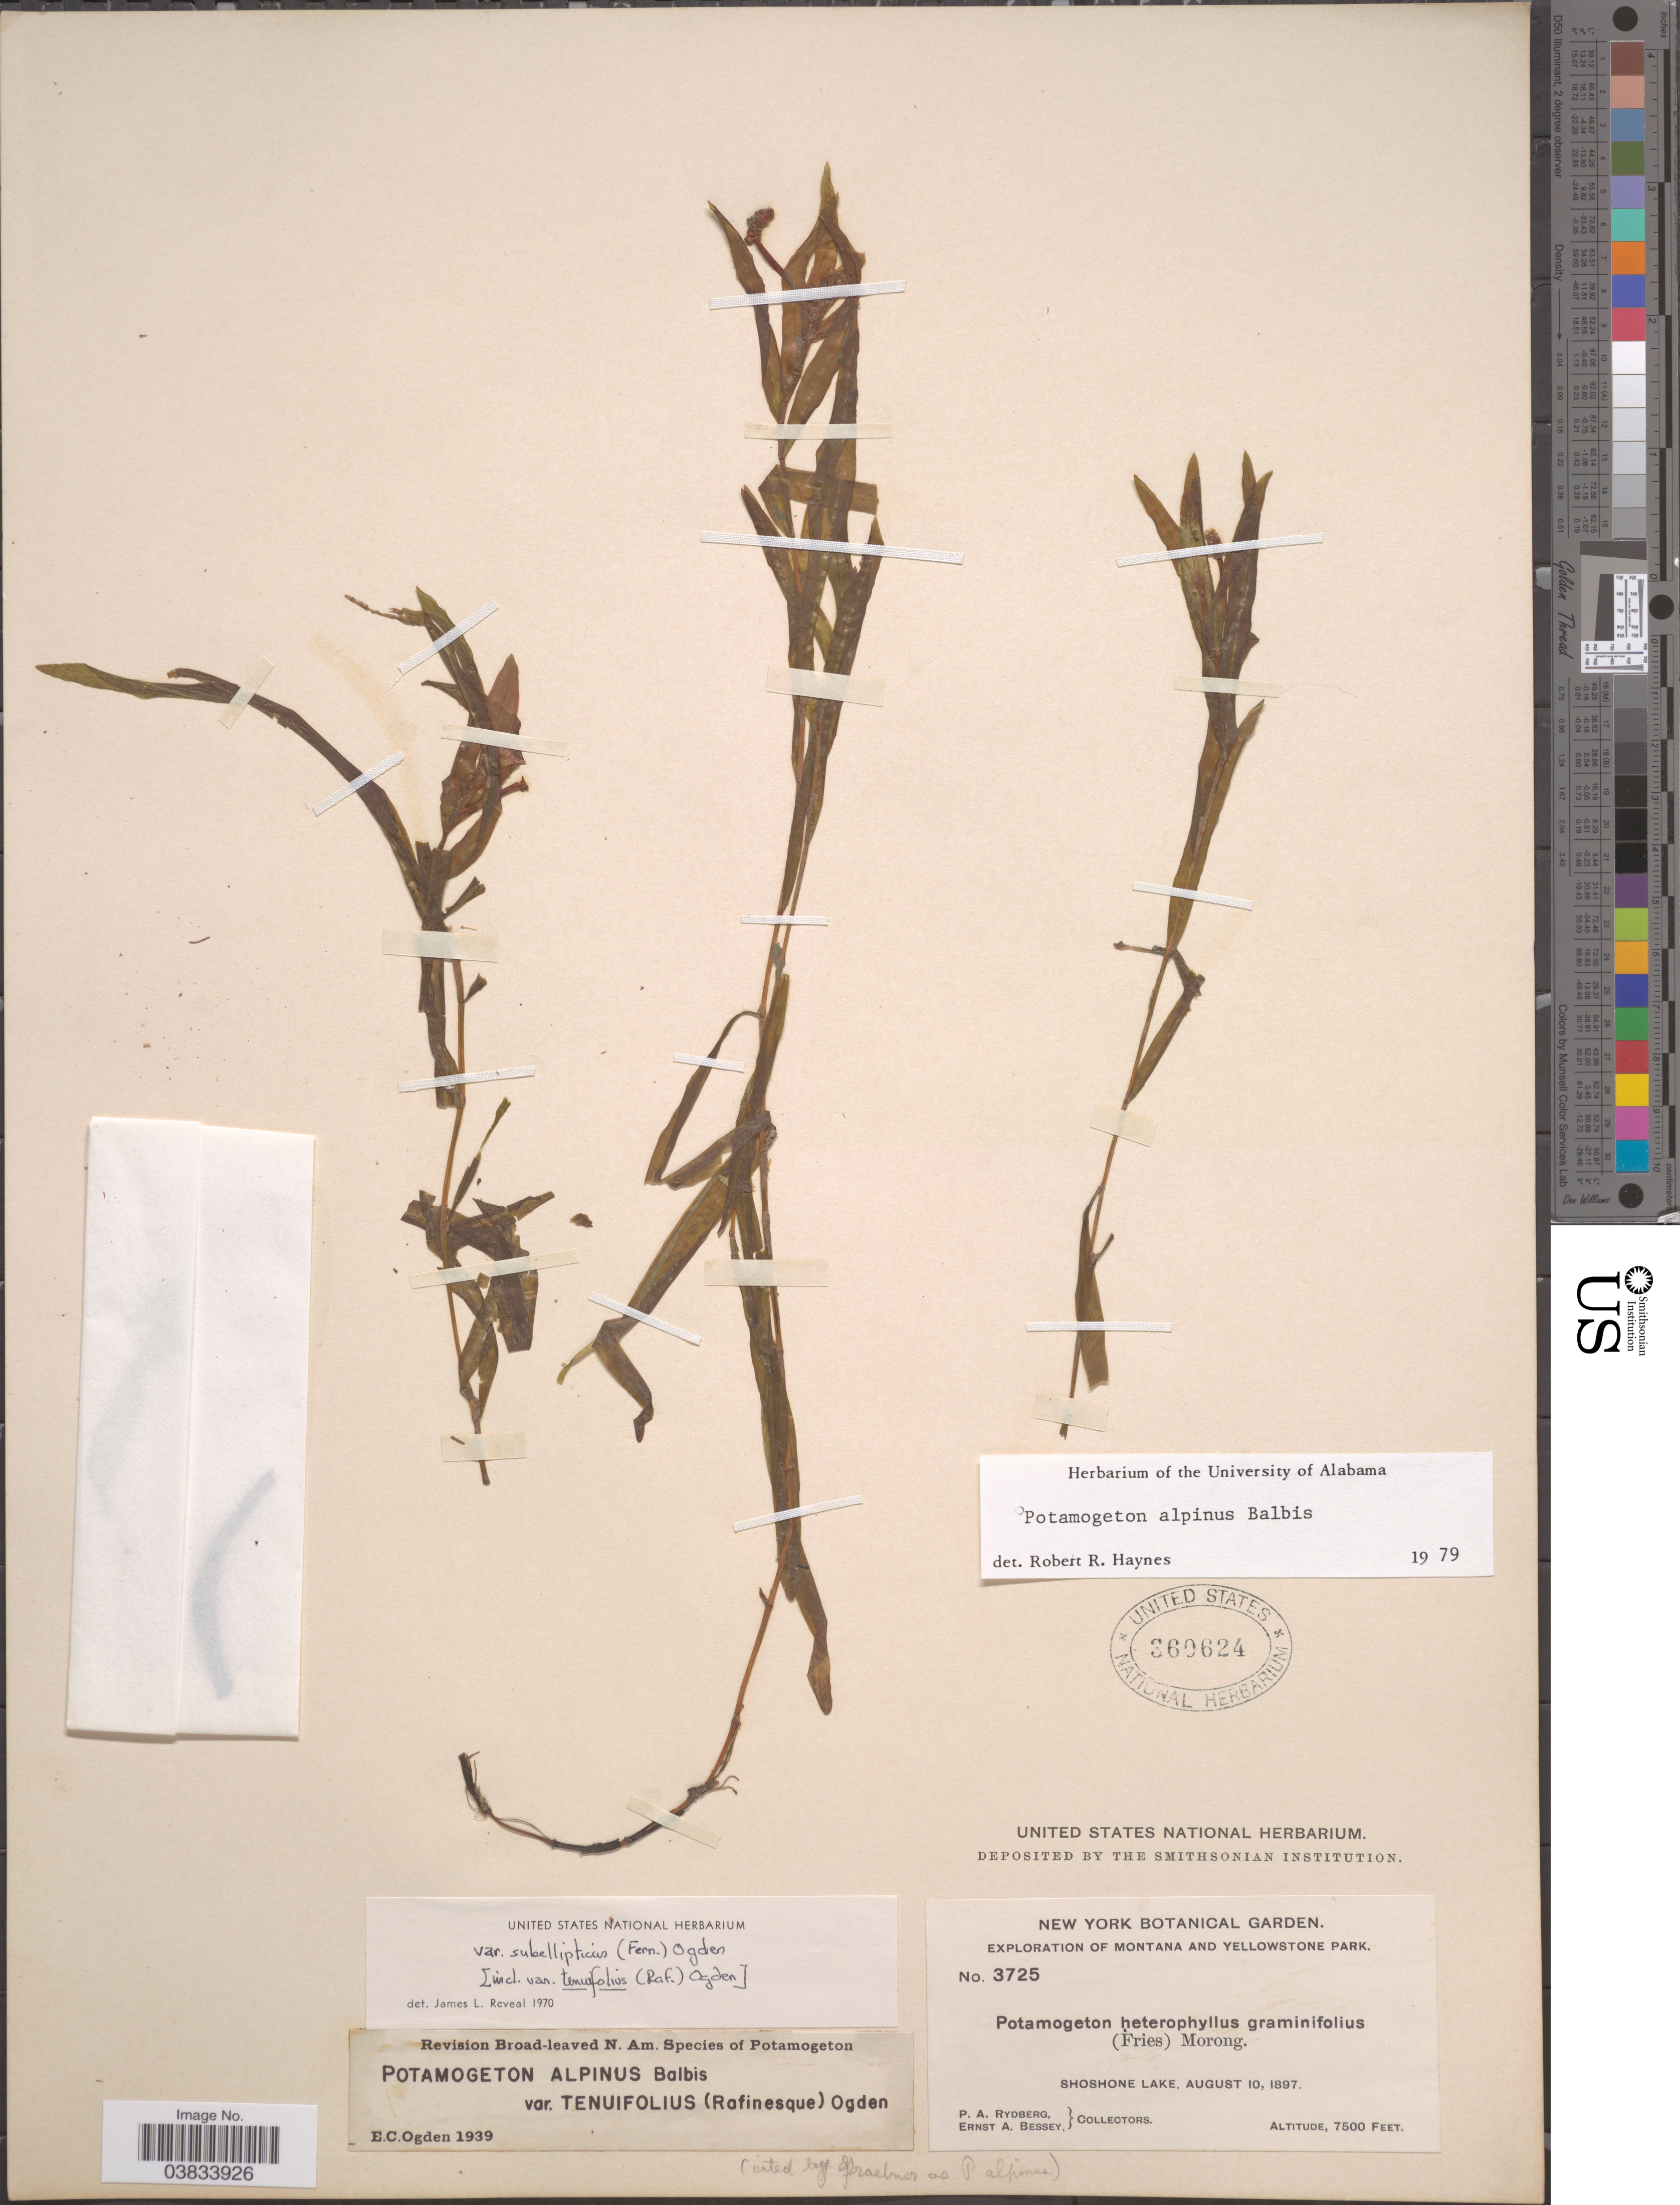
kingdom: Plantae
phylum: Tracheophyta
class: Liliopsida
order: Alismatales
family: Potamogetonaceae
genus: Potamogeton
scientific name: Potamogeton alpinus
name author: Balb.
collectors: P. A. Rydberg & E. A. Bessey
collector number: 3725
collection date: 1897-08-10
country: United States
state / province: Montana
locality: Montana and Yellowstone Park. Shoshone Lake.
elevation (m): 2286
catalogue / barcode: US 360624